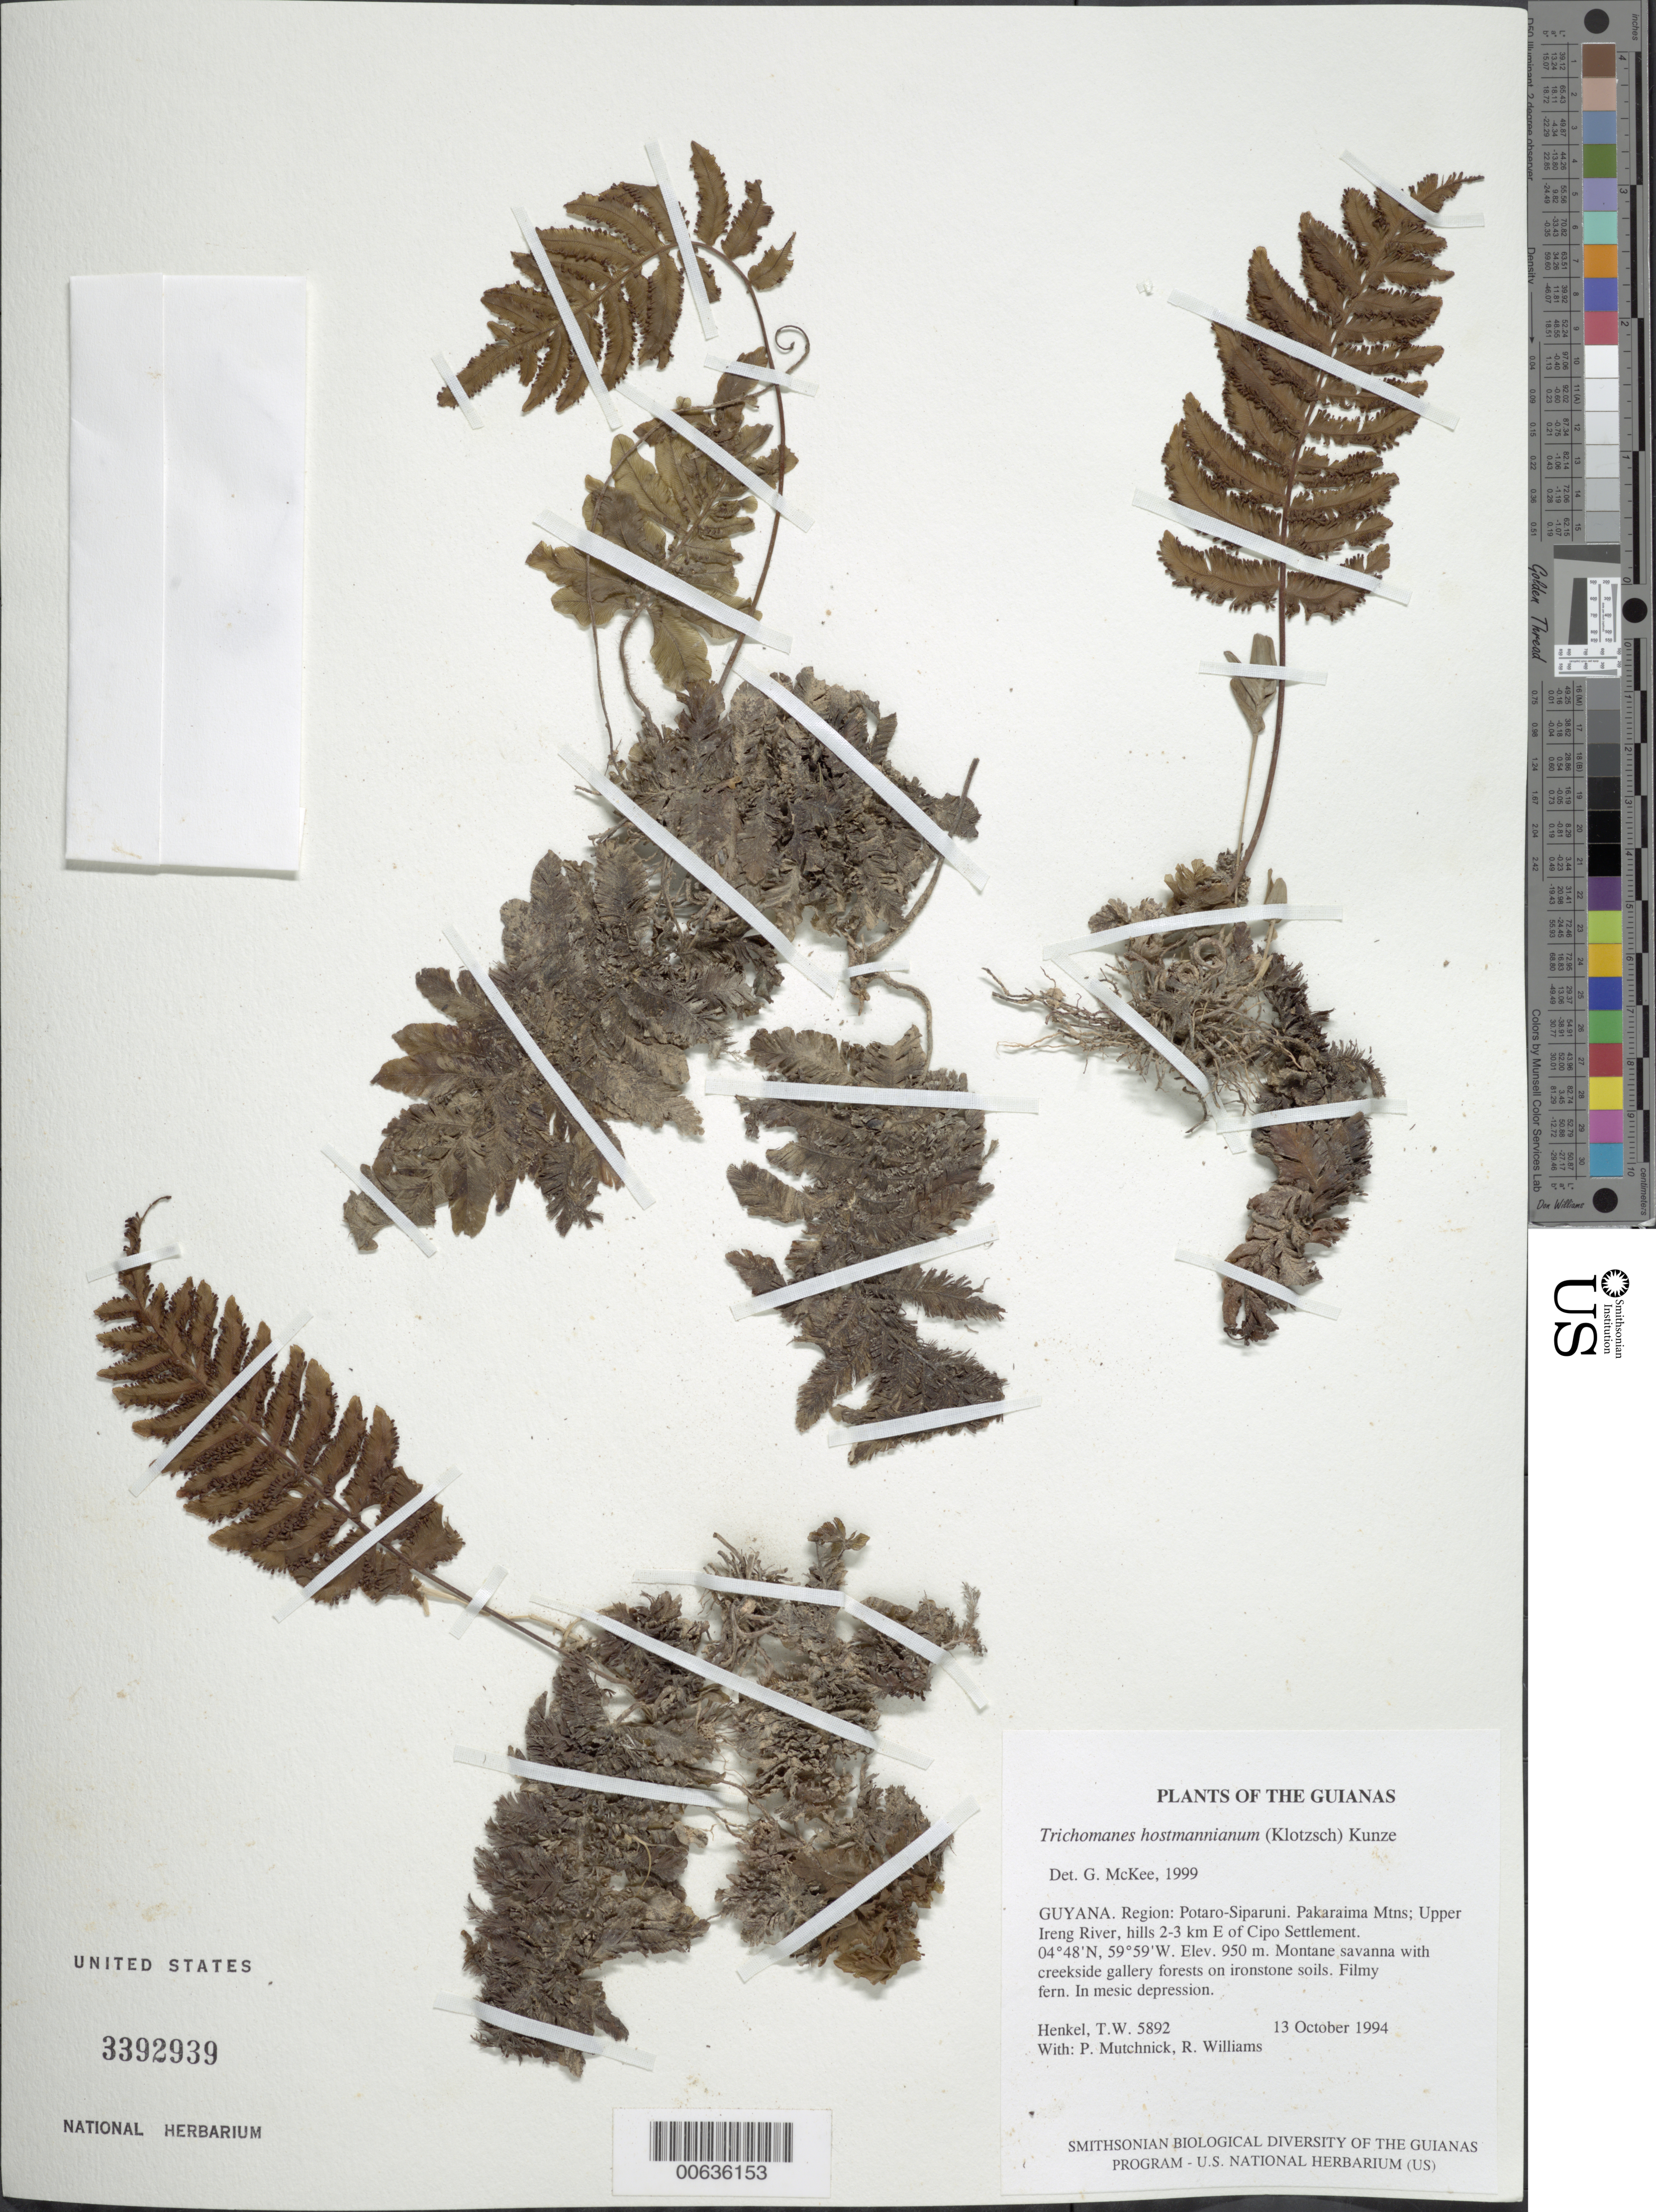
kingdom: Plantae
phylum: Tracheophyta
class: Polypodiopsida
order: Hymenophyllales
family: Hymenophyllaceae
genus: Trichomanes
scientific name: Trichomanes hostmannianum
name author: (Klotzsch) Kunze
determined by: McKee, G. S., (US), NMNH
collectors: T. Henkel, P. Mutchnick & R. Williams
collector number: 5892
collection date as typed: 13 October 1994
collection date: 1994-10-13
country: Guyana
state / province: Potaro-Siparuni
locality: Pakaraima Mtns; Upper Ireng River, hills 2-3 km E of Cipo Settlement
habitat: Montane savanna with creekside gallery forests on ironstone soils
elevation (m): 950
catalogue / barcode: US 3392939